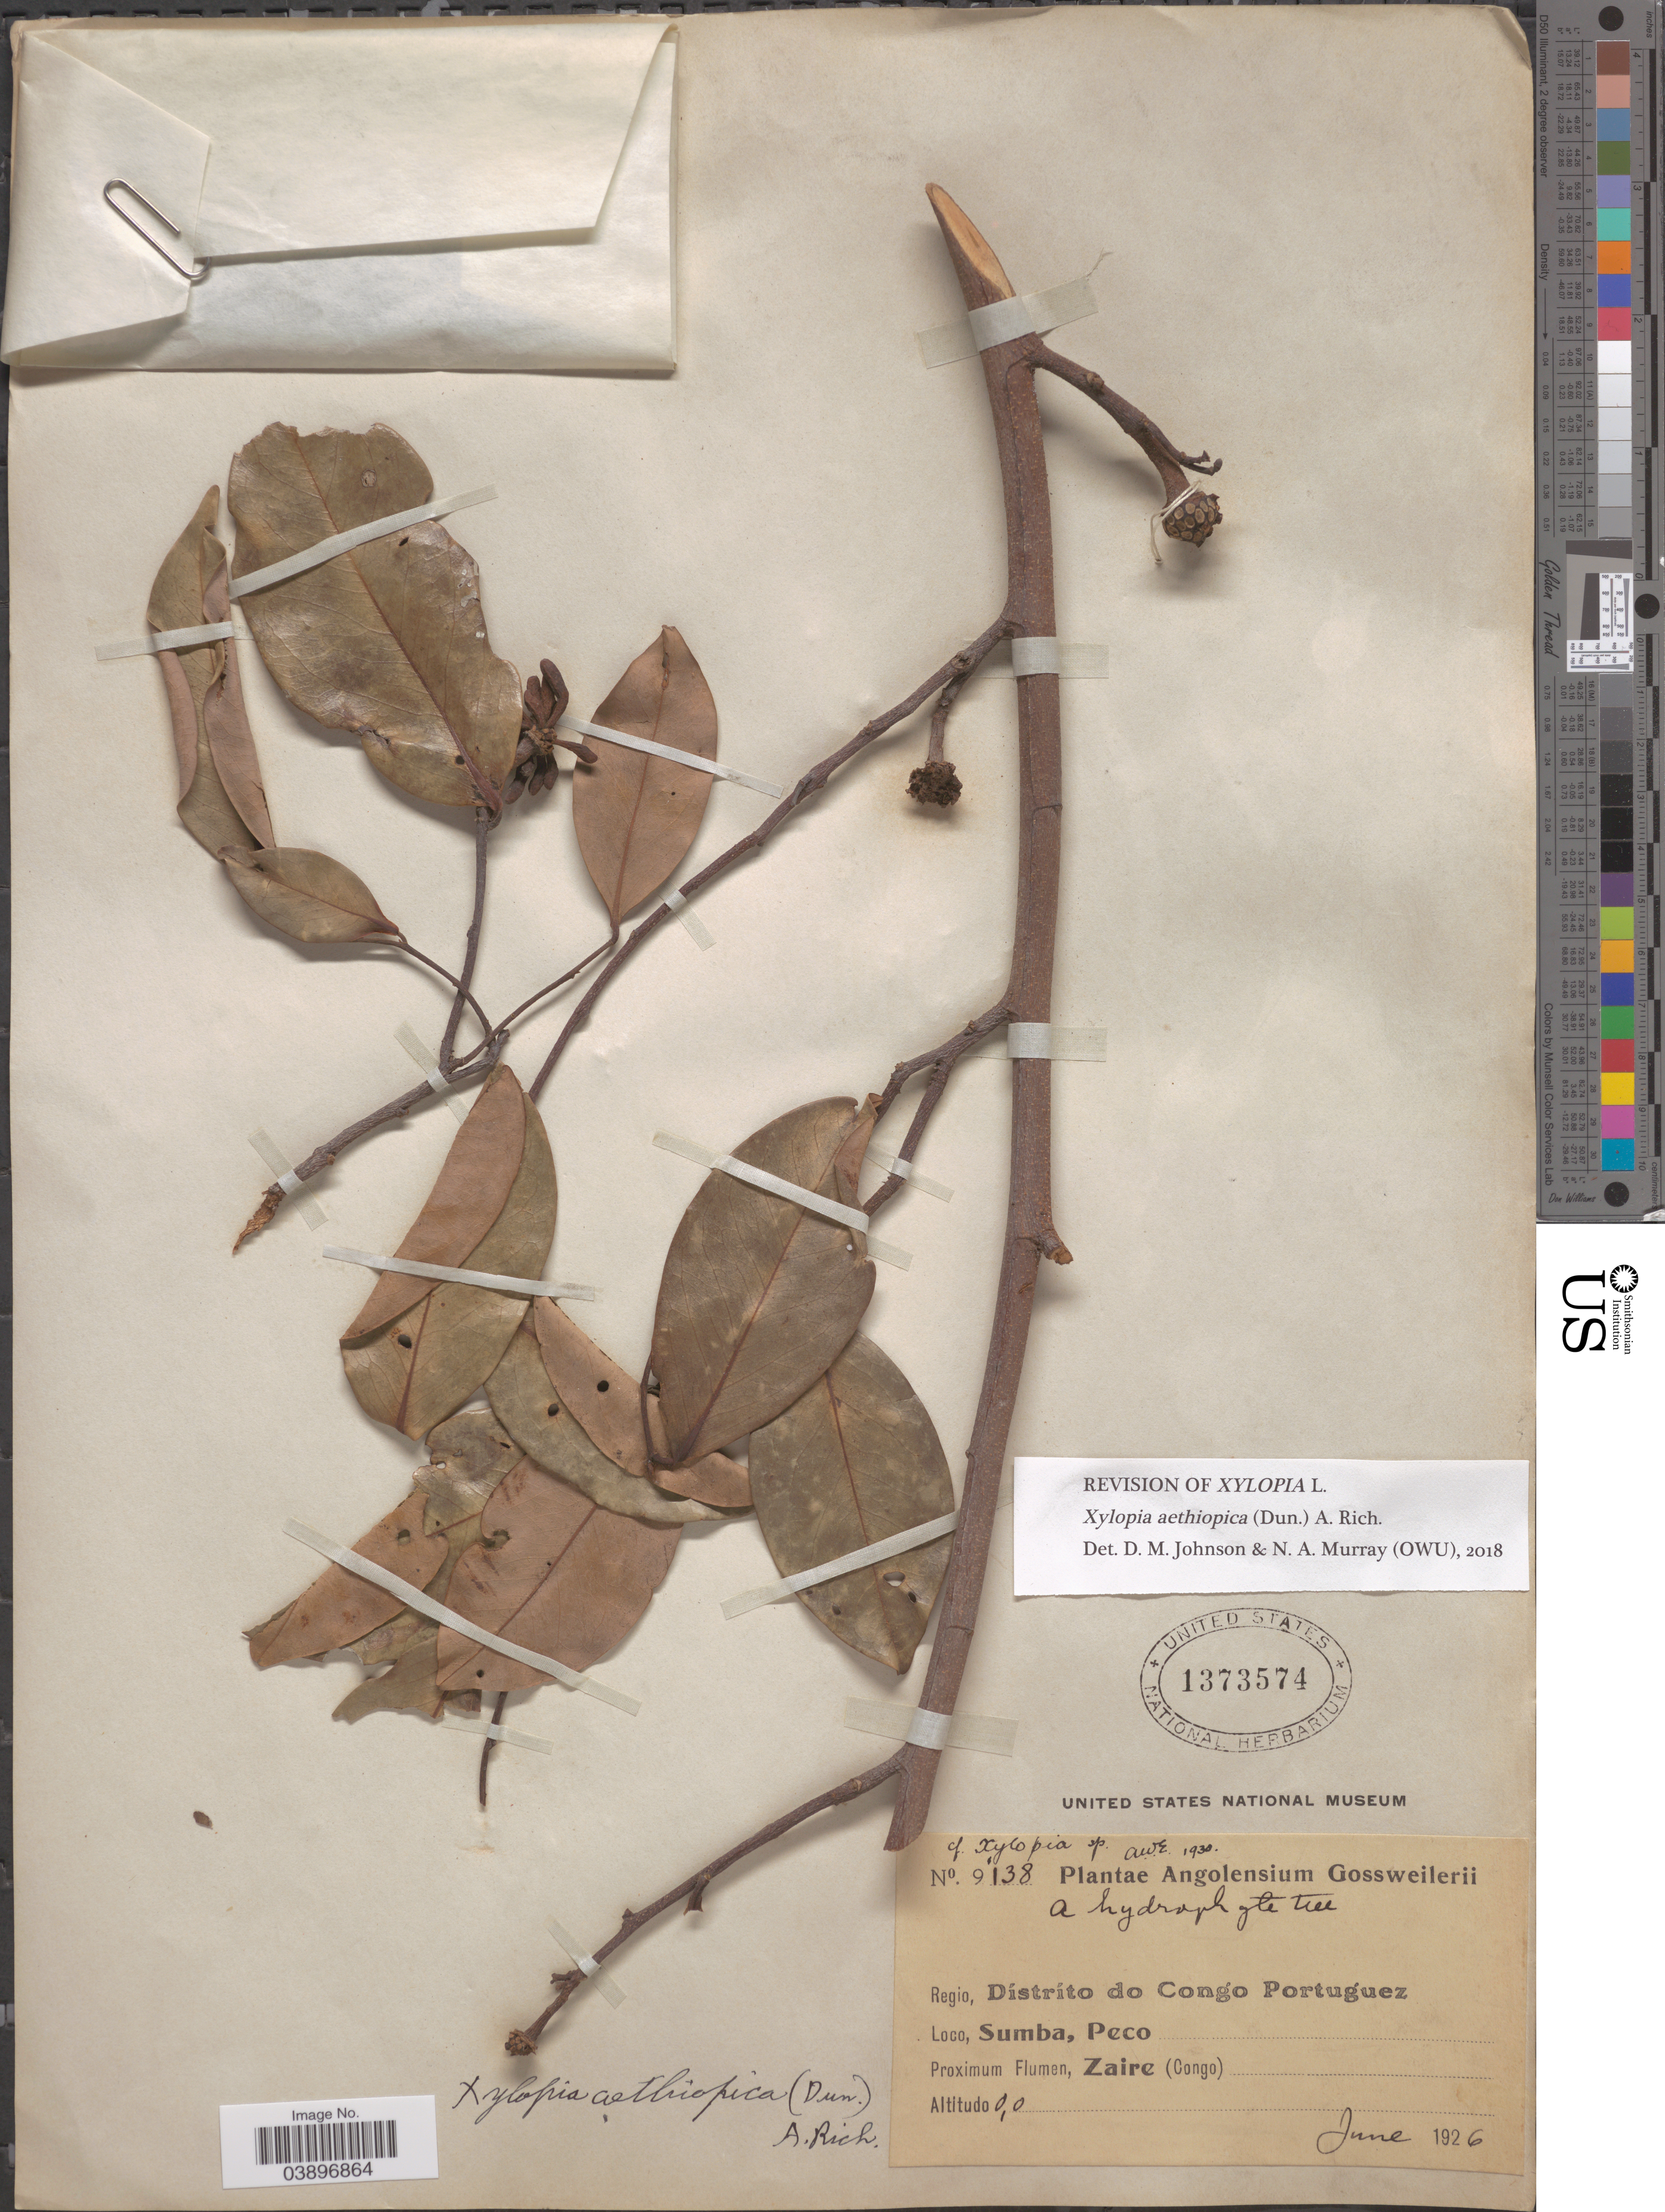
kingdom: Plantae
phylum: Tracheophyta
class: Magnoliopsida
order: Magnoliales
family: Annonaceae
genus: Xylopia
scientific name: Xylopia aethiopica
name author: (Dunal) A. Rich.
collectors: -. Gossweiler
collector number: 9138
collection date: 1926-06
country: Angola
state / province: Zaire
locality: Regio Dístríto do Congo Portuguez. Sumba, Peco. Zaire (Congo).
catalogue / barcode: US 1373574